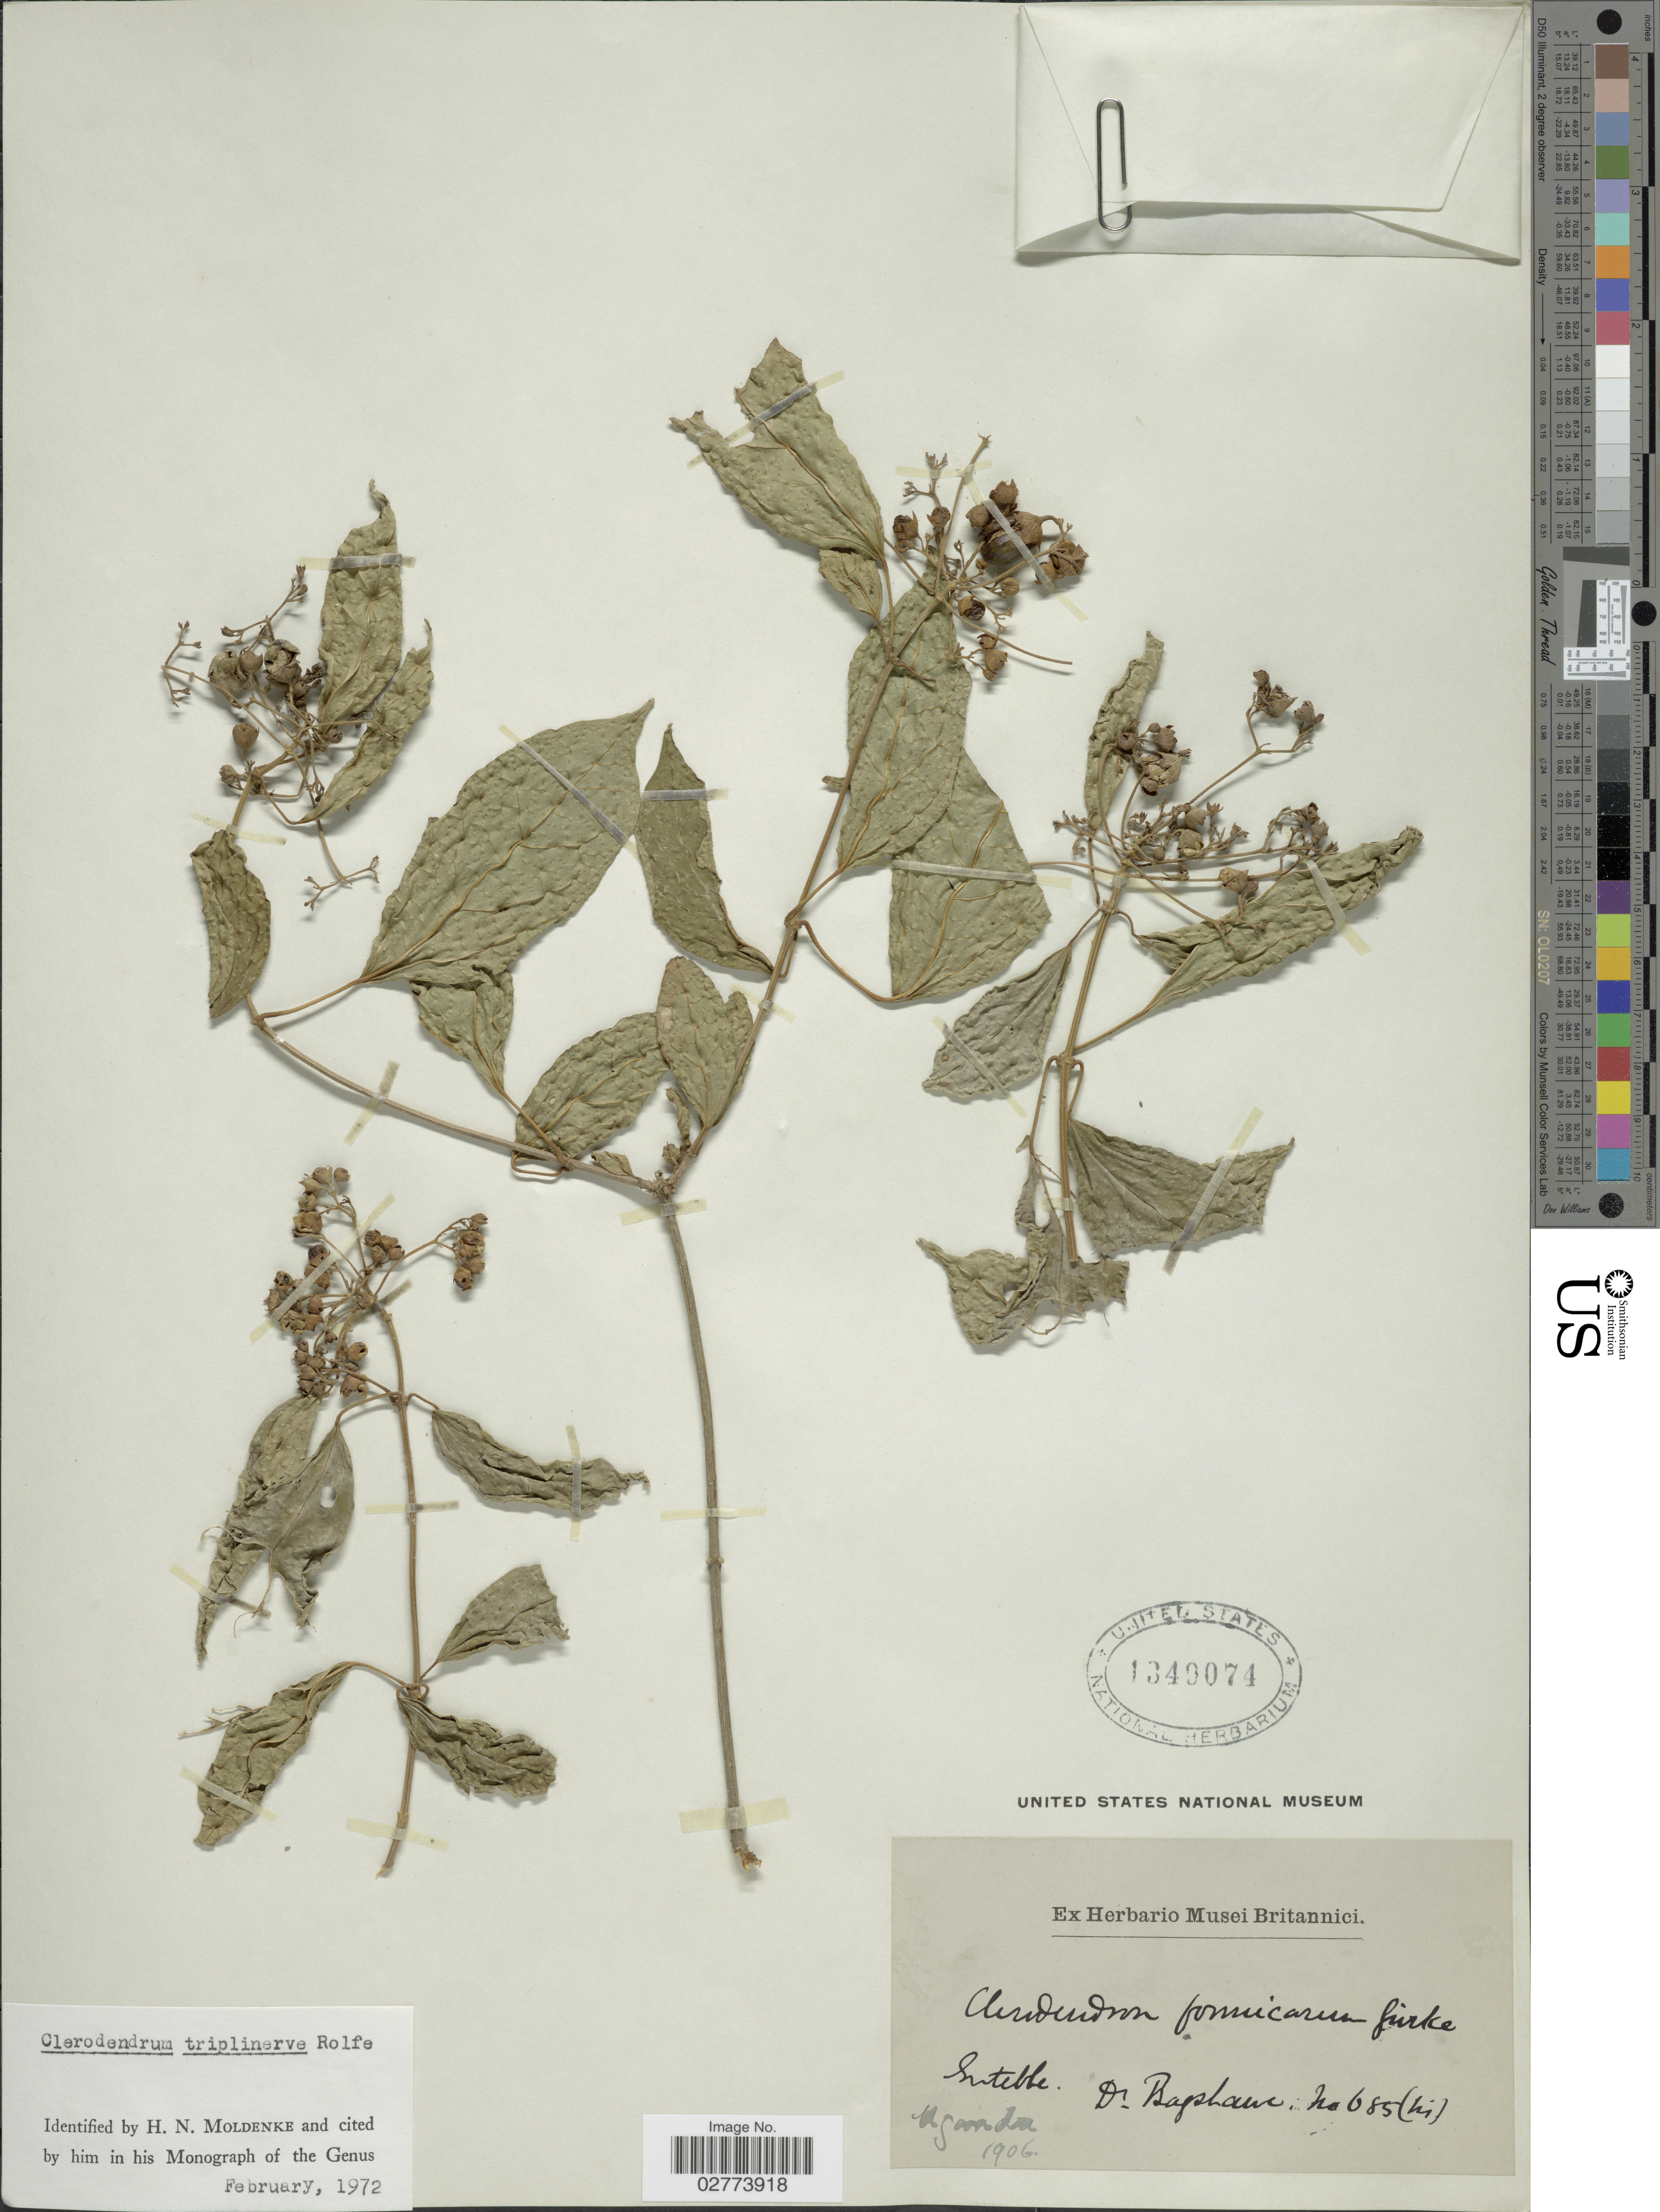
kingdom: Plantae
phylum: Tracheophyta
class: Magnoliopsida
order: Lamiales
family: Lamiaceae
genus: Clerodendrum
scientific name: Clerodendrum triplinerve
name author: Rolfe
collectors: Baphane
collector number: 685(bis)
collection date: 1906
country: Uganda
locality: Entebbe.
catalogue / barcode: US 1349074